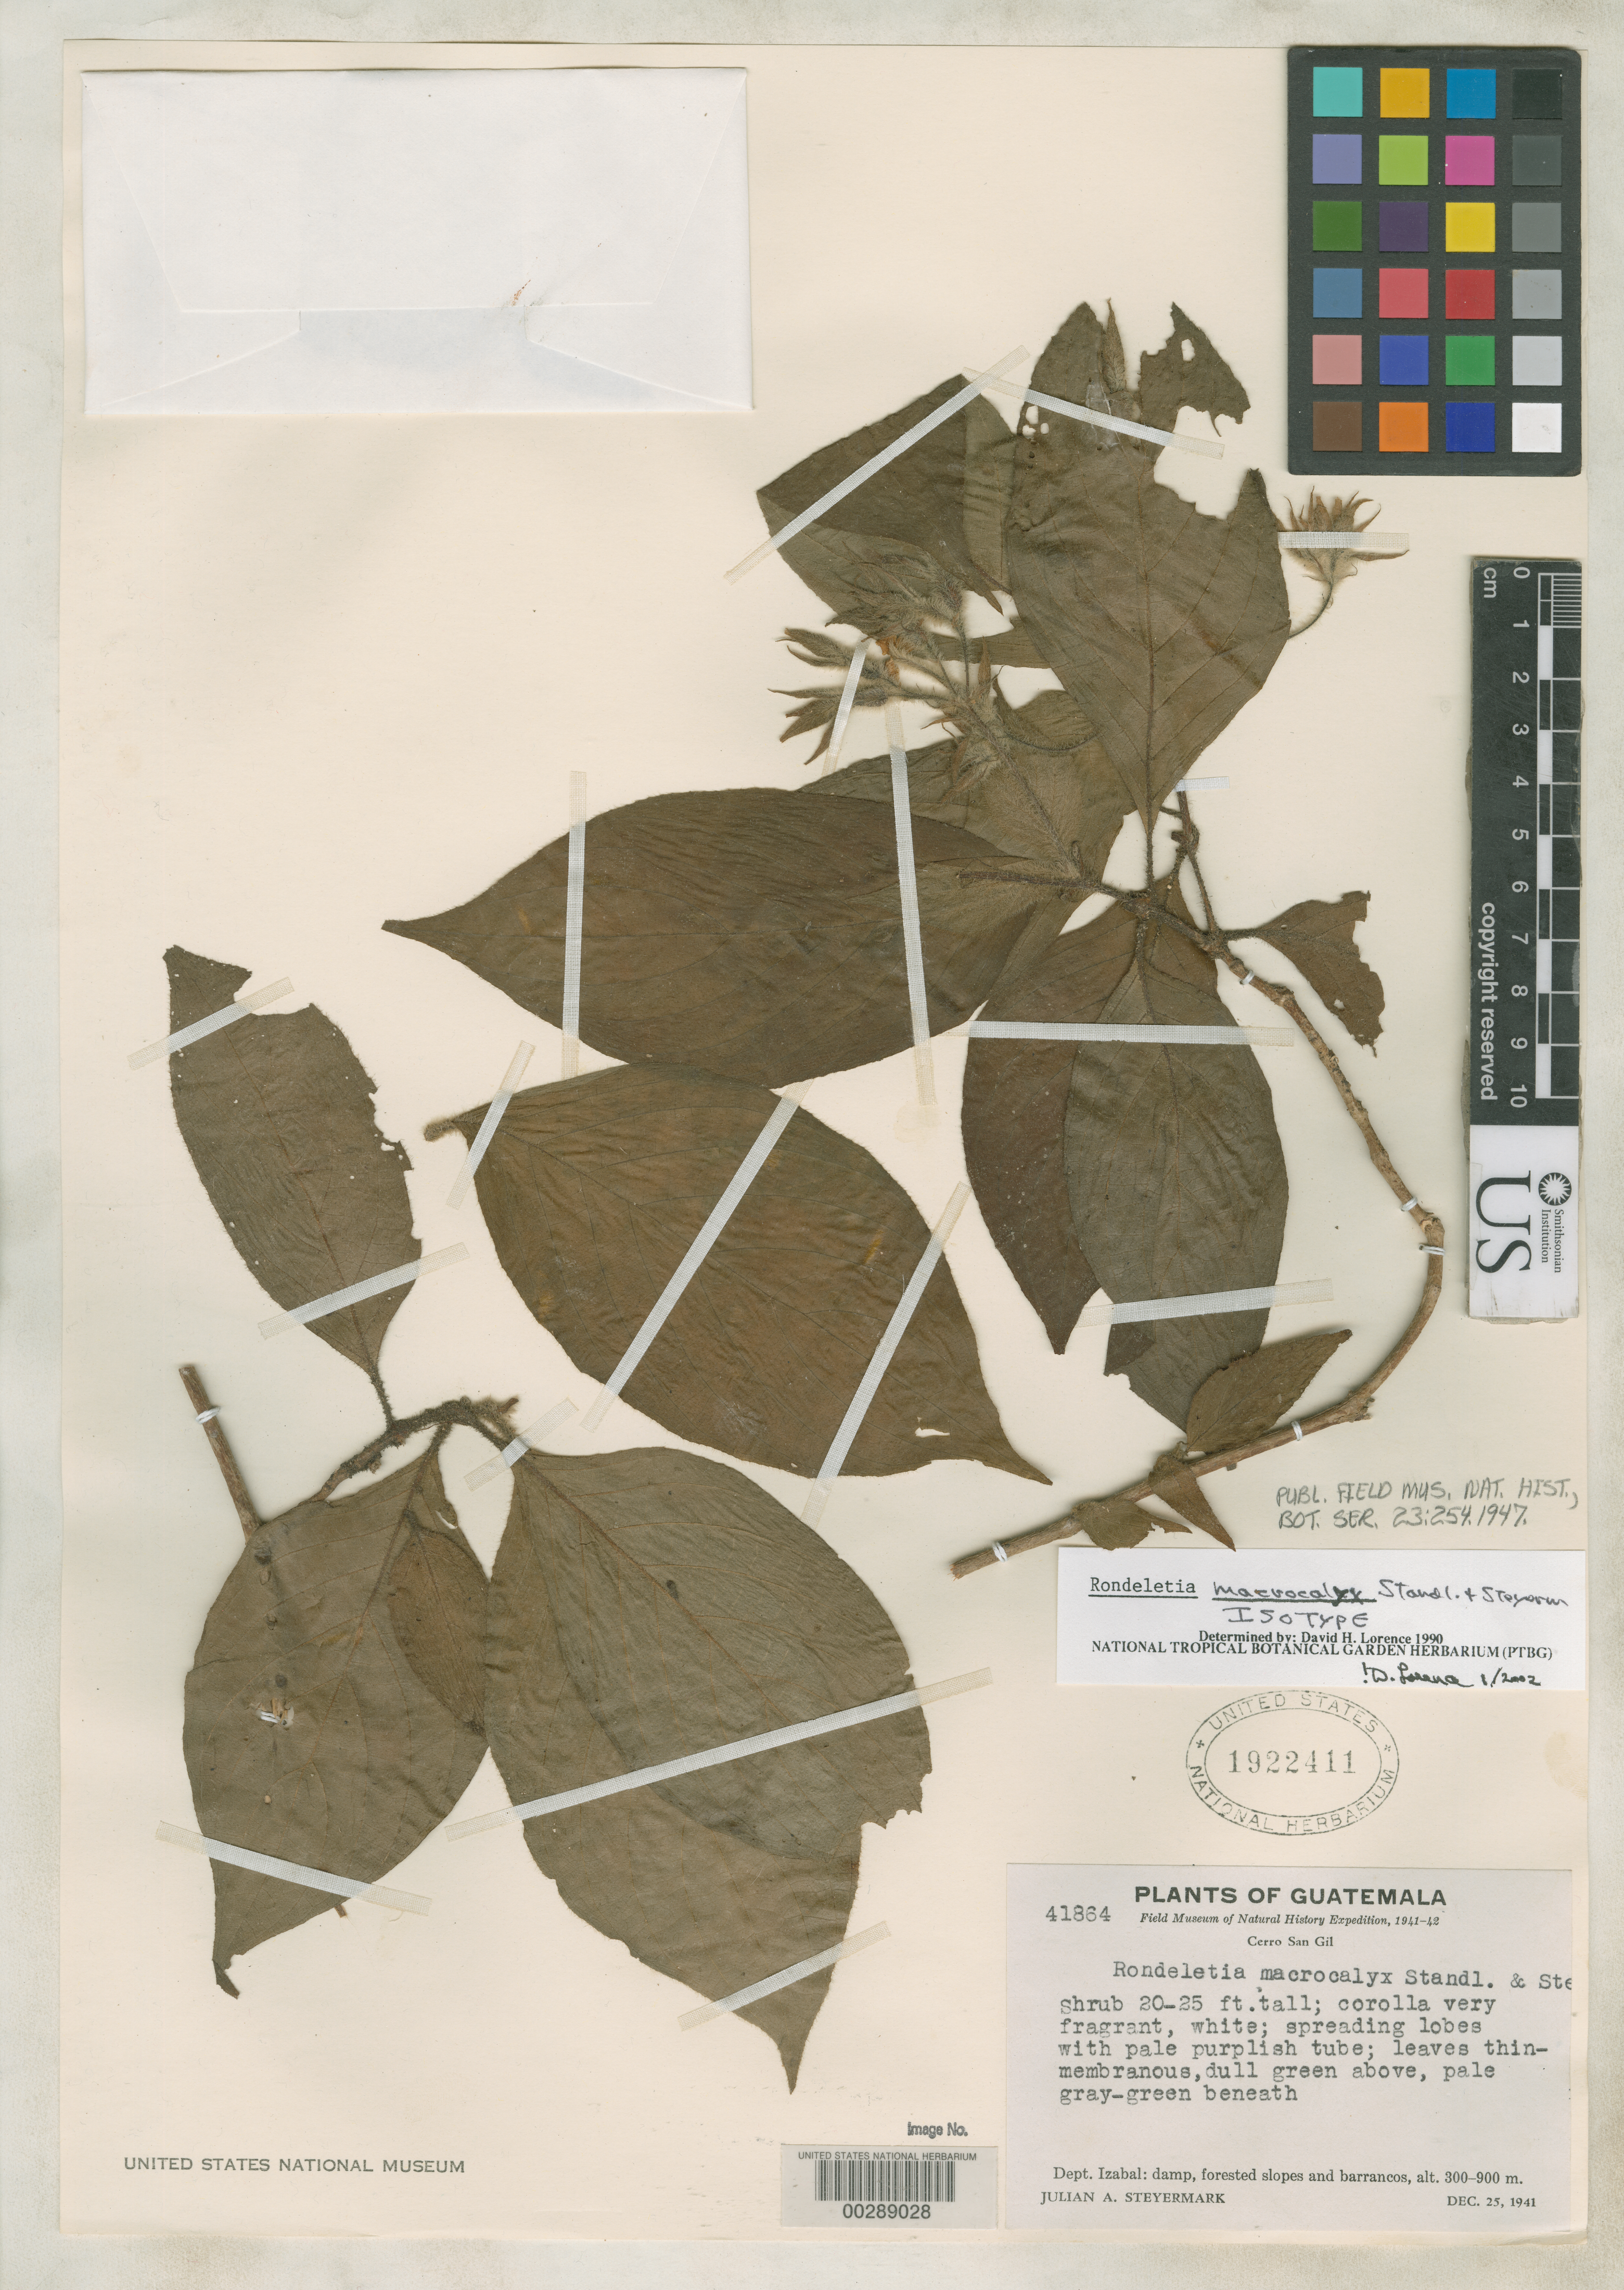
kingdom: Plantae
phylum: Tracheophyta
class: Magnoliopsida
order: Gentianales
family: Rubiaceae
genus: Rondeletia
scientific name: Rondeletia macrocalyx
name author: Standl. & Steyerm.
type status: Isotype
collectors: J. Steyermark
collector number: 41864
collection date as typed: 25 Dec 1941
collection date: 1941-12-25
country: Guatemala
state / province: Izabal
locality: Cerro San Gil, forested slopes and Barrancos.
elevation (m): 300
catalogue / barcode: US 1922411